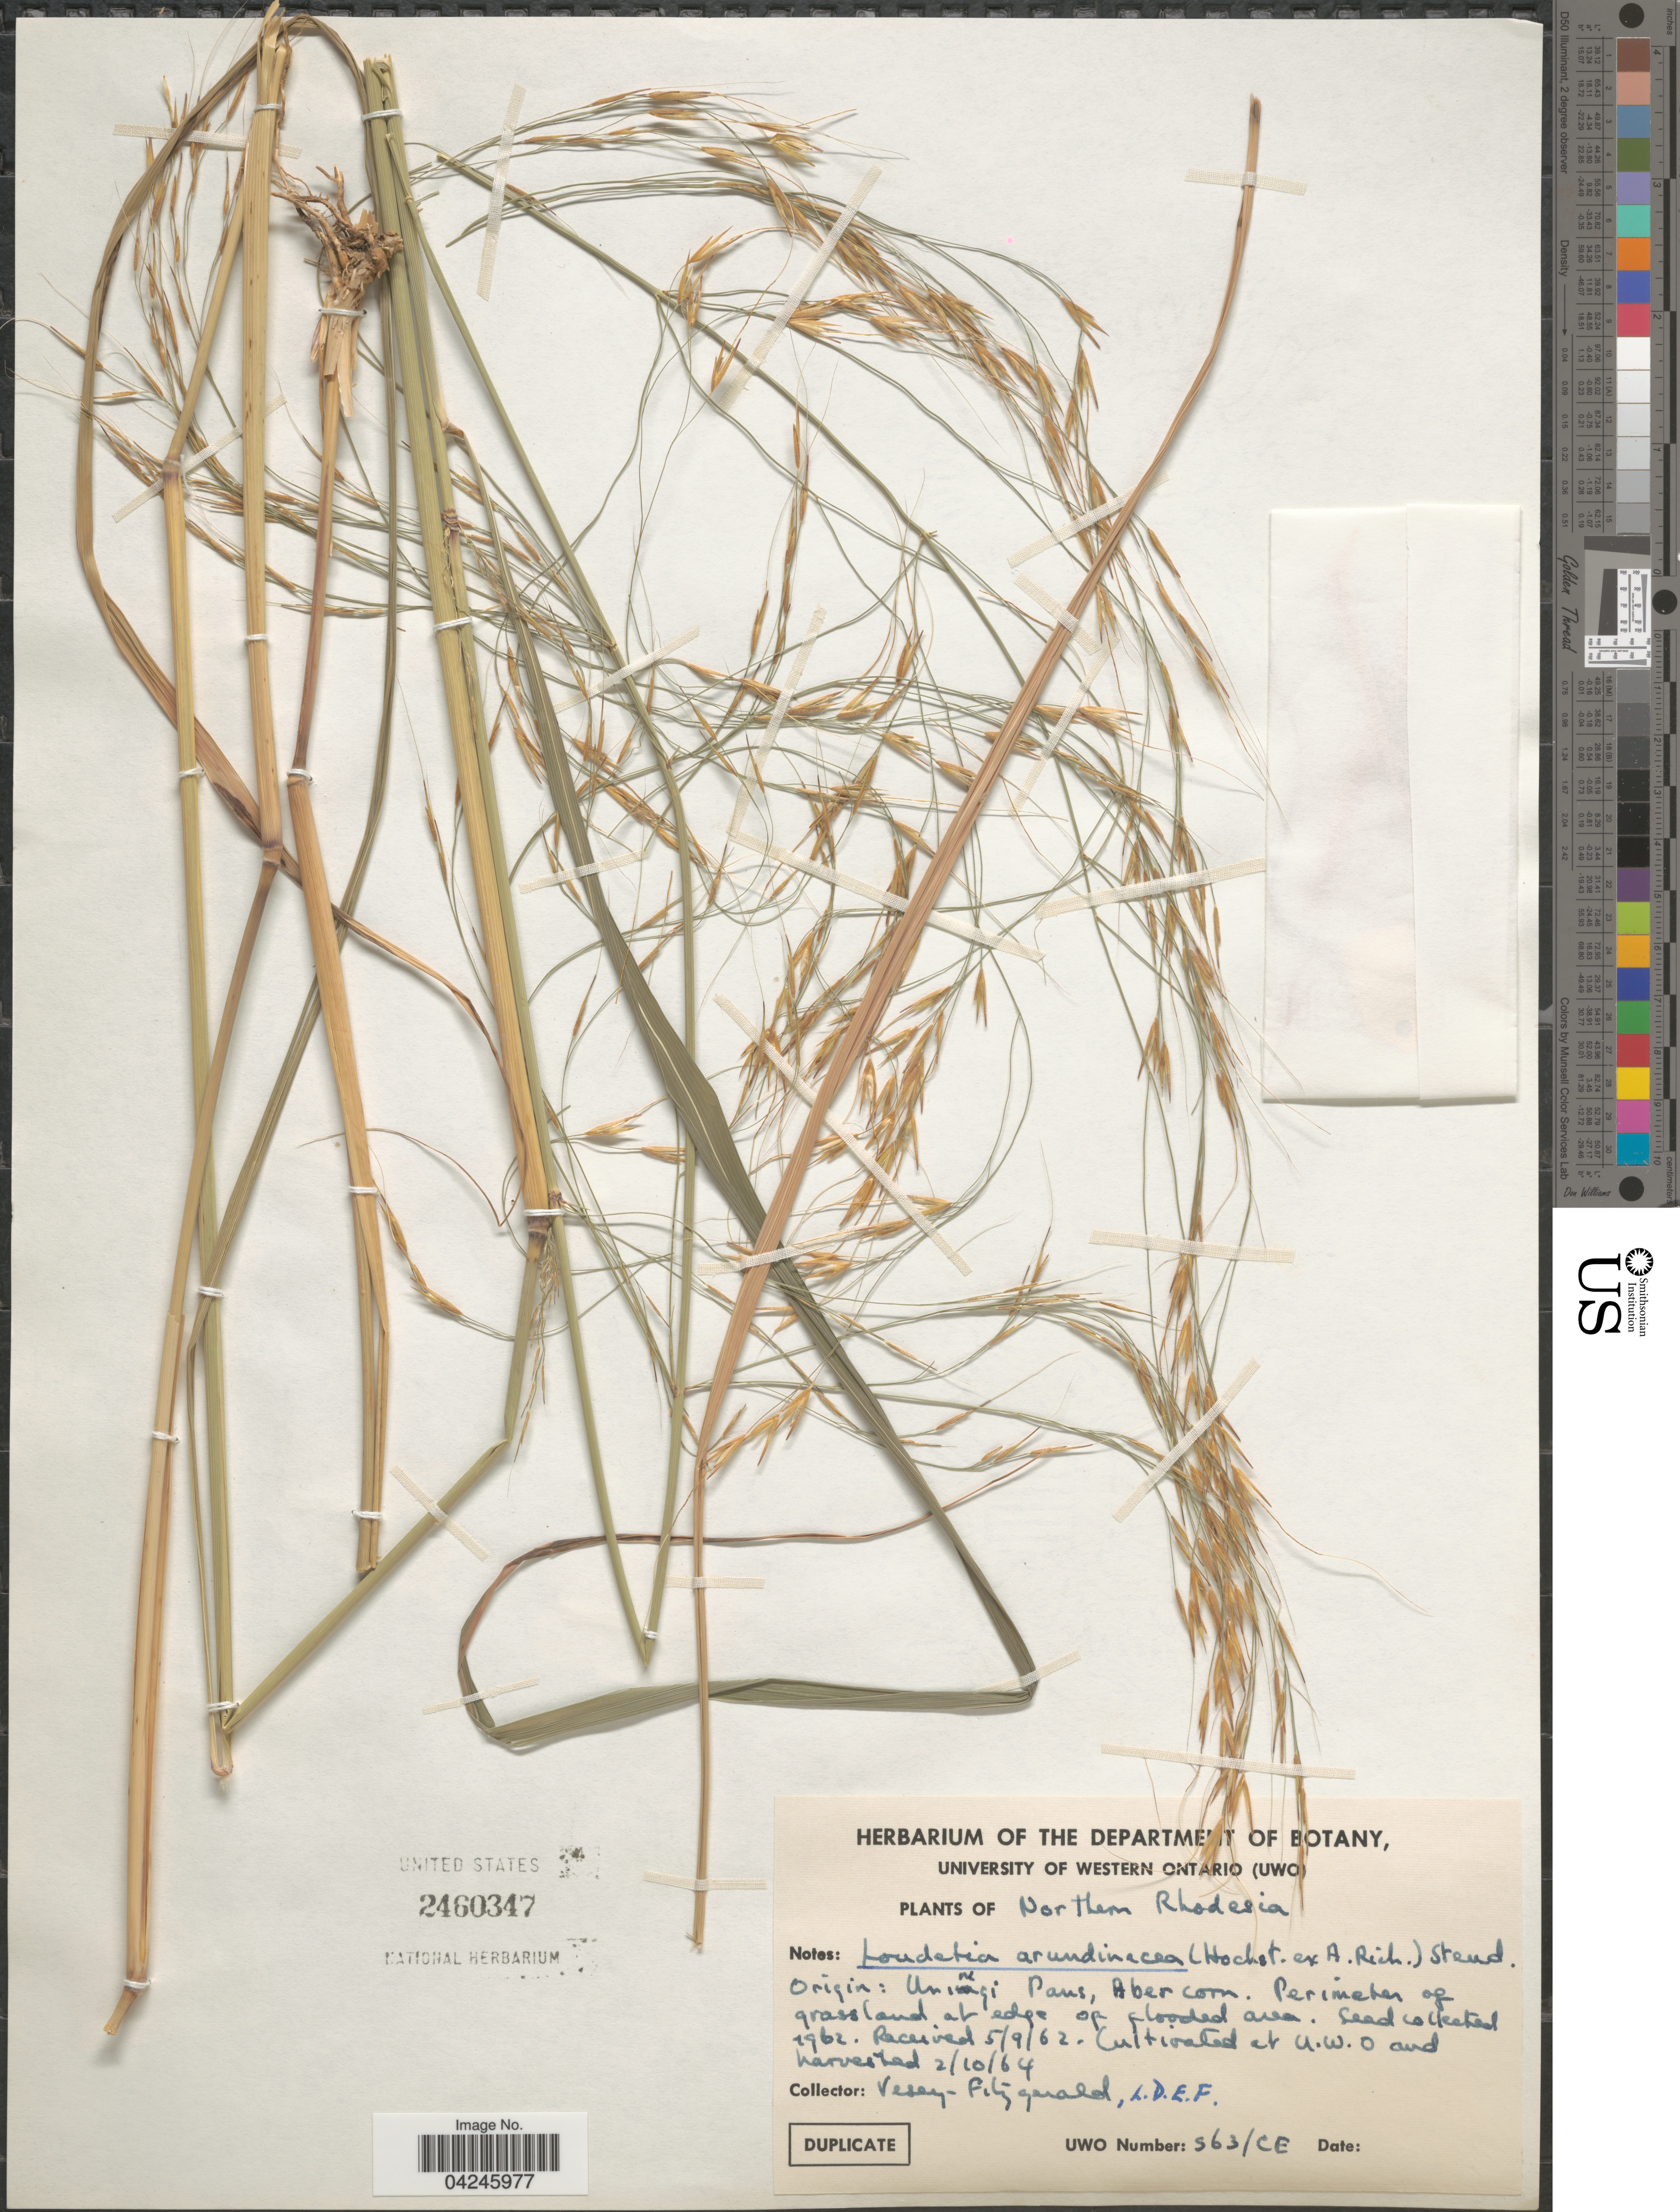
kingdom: Plantae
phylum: Tracheophyta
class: Liliopsida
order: Poales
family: Poaceae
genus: Loudetia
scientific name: Loudetia arundinacea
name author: (Hochst. ex A. Rich.) Steud.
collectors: L. Vesey-Fitzgerald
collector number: S63/CE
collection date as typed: Transcribed d/m/y: 2/10/64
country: Canada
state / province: Ontario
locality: Cultivated at U.W.O and harvested.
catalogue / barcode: US 2460347